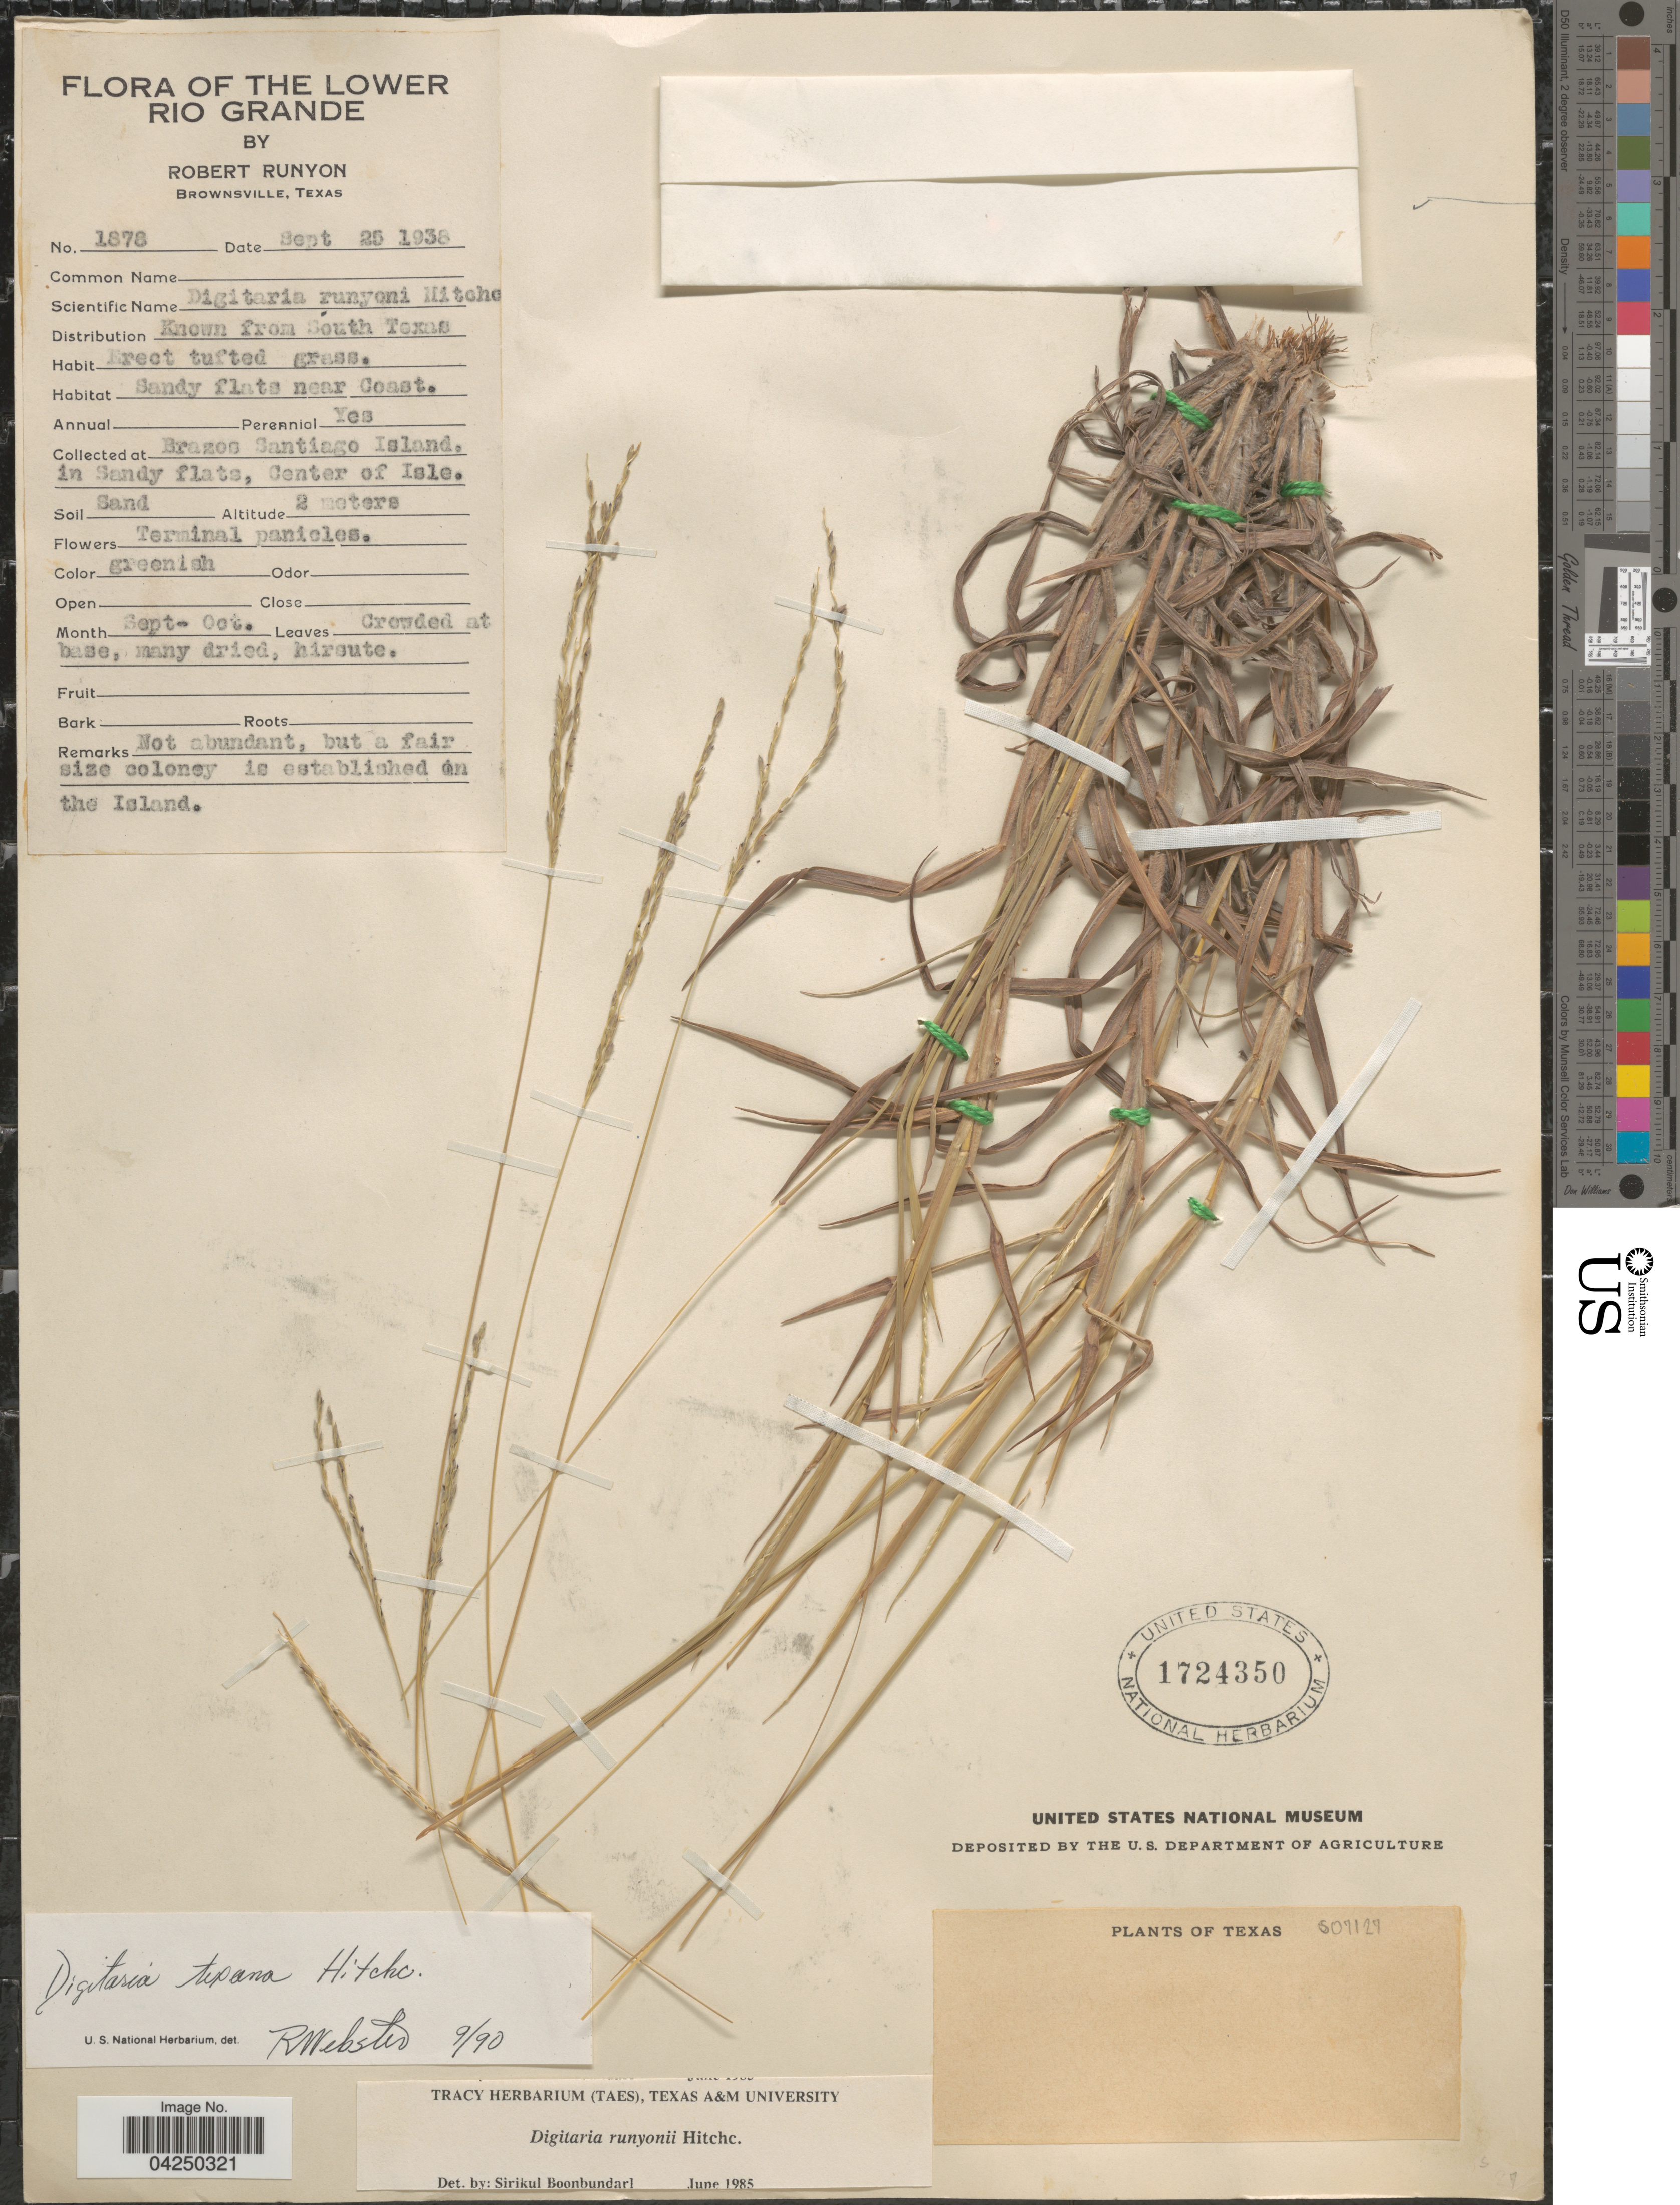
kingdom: Plantae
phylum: Tracheophyta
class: Liliopsida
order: Poales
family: Poaceae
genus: Digitaria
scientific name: Digitaria texana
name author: Hitchc.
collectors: R. Runyon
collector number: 1878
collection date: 1938-09-25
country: United States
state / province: Texas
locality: Lower Rio Grande. Brazos Santiago Island, in Sandy flats, Center of Isle.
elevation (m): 2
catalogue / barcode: US 1724350